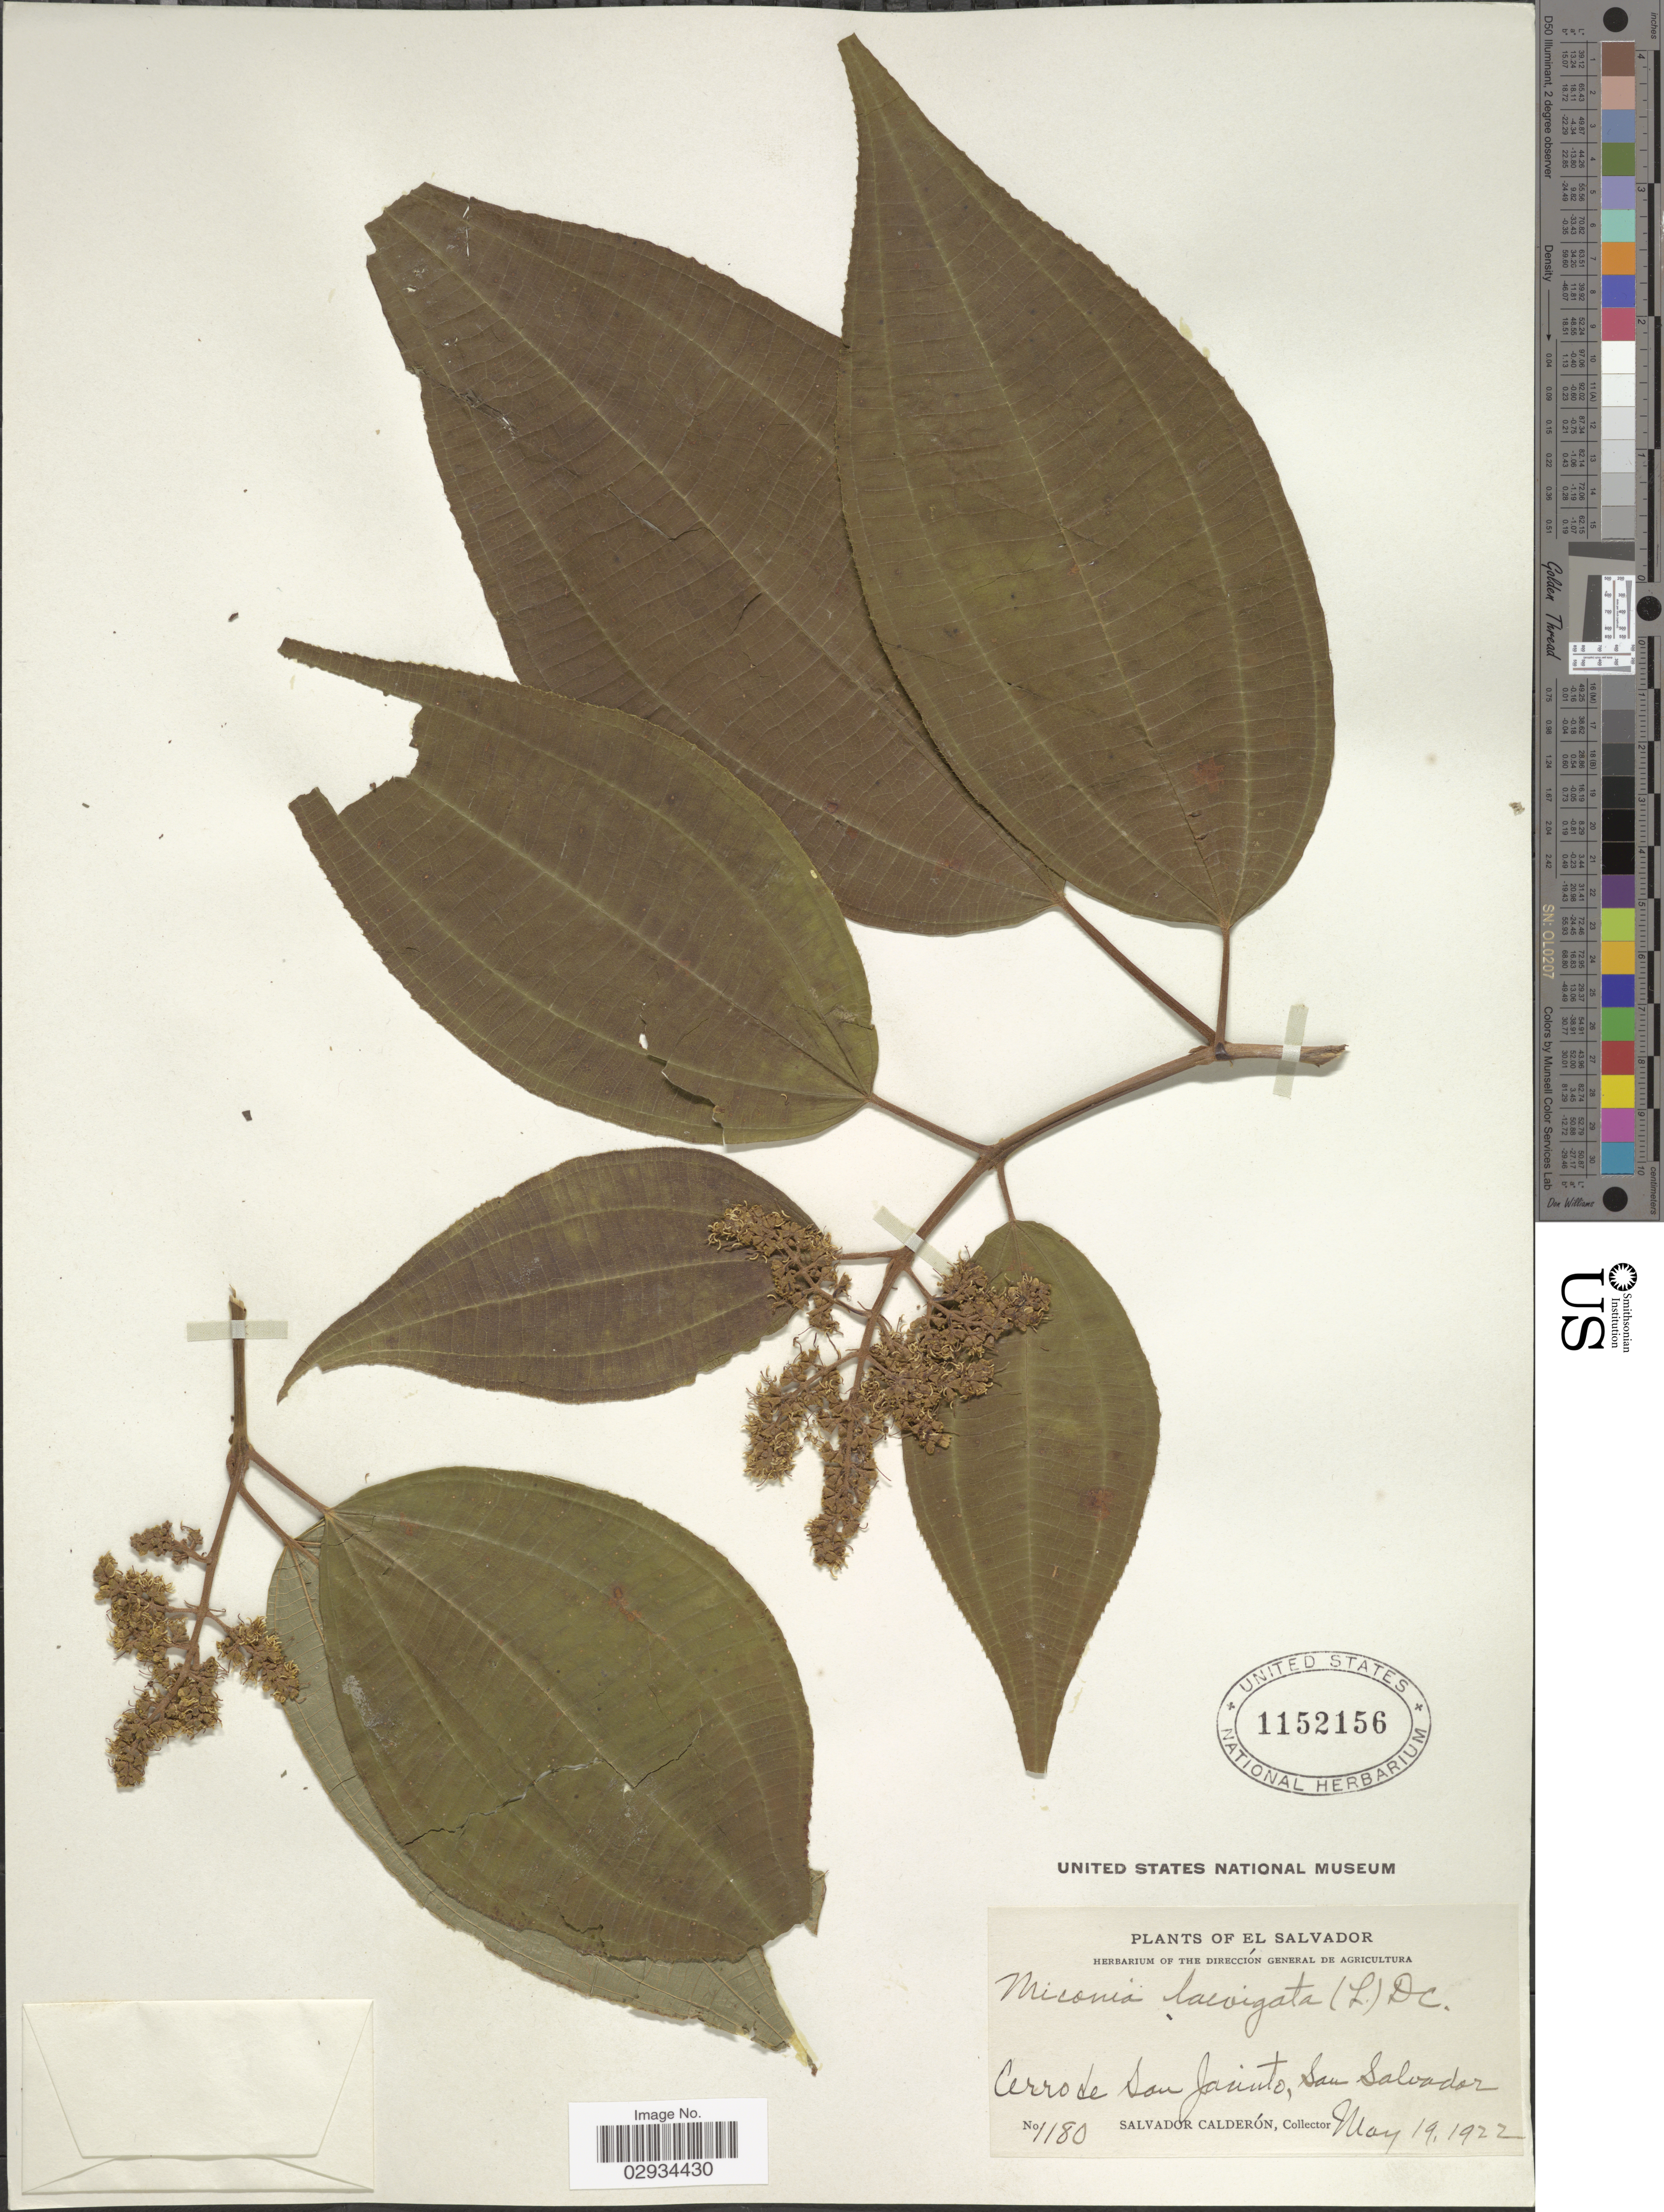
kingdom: Plantae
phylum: Tracheophyta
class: Magnoliopsida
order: Myrtales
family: Melastomataceae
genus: Miconia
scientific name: Miconia sylvatica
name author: (Schltdl.) Naudin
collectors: S. Calderón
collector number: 1180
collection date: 1922-05-19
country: El Salvador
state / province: San Salvador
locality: Cerro de San Jacinto.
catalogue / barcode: US 1152156